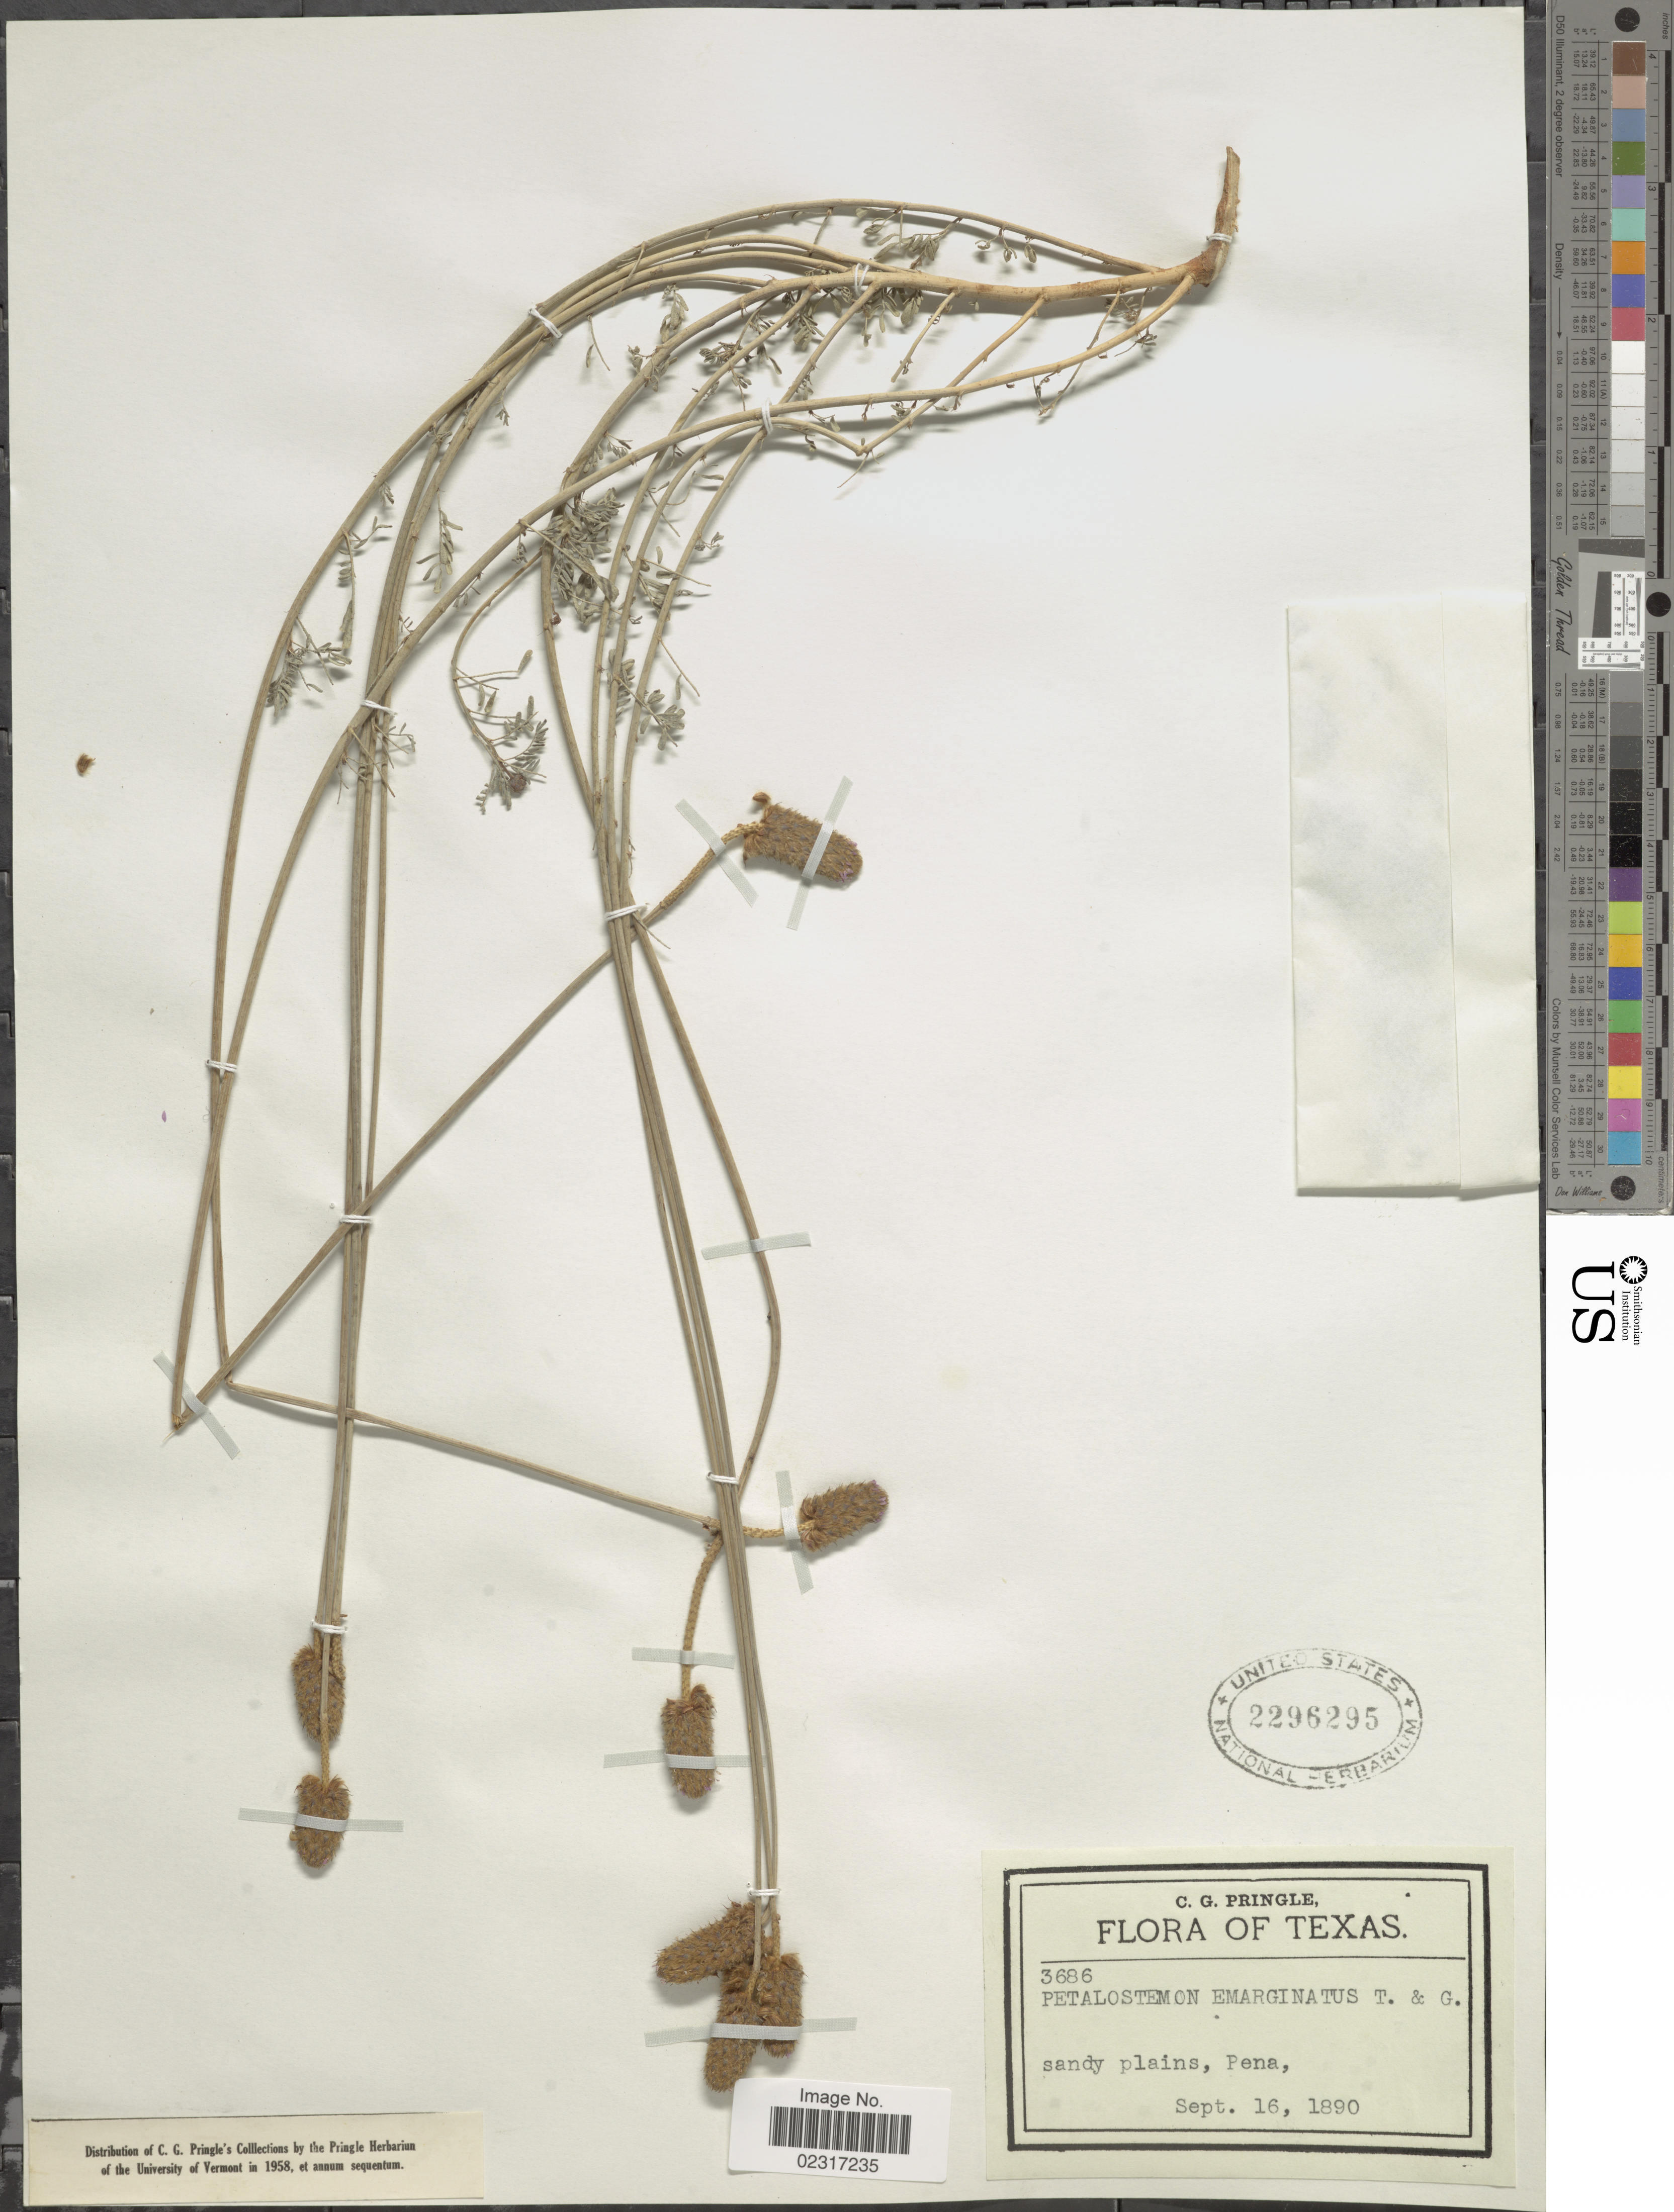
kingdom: Plantae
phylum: Tracheophyta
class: Magnoliopsida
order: Fabales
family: Fabaceae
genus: Dalea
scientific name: Dalea emarginata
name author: (Torr. & A. Gray) Shinners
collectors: C. G. Pringle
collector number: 3686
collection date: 1890-09-16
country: United States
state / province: Texas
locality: Sandy plains, Pena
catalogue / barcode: US 2296295